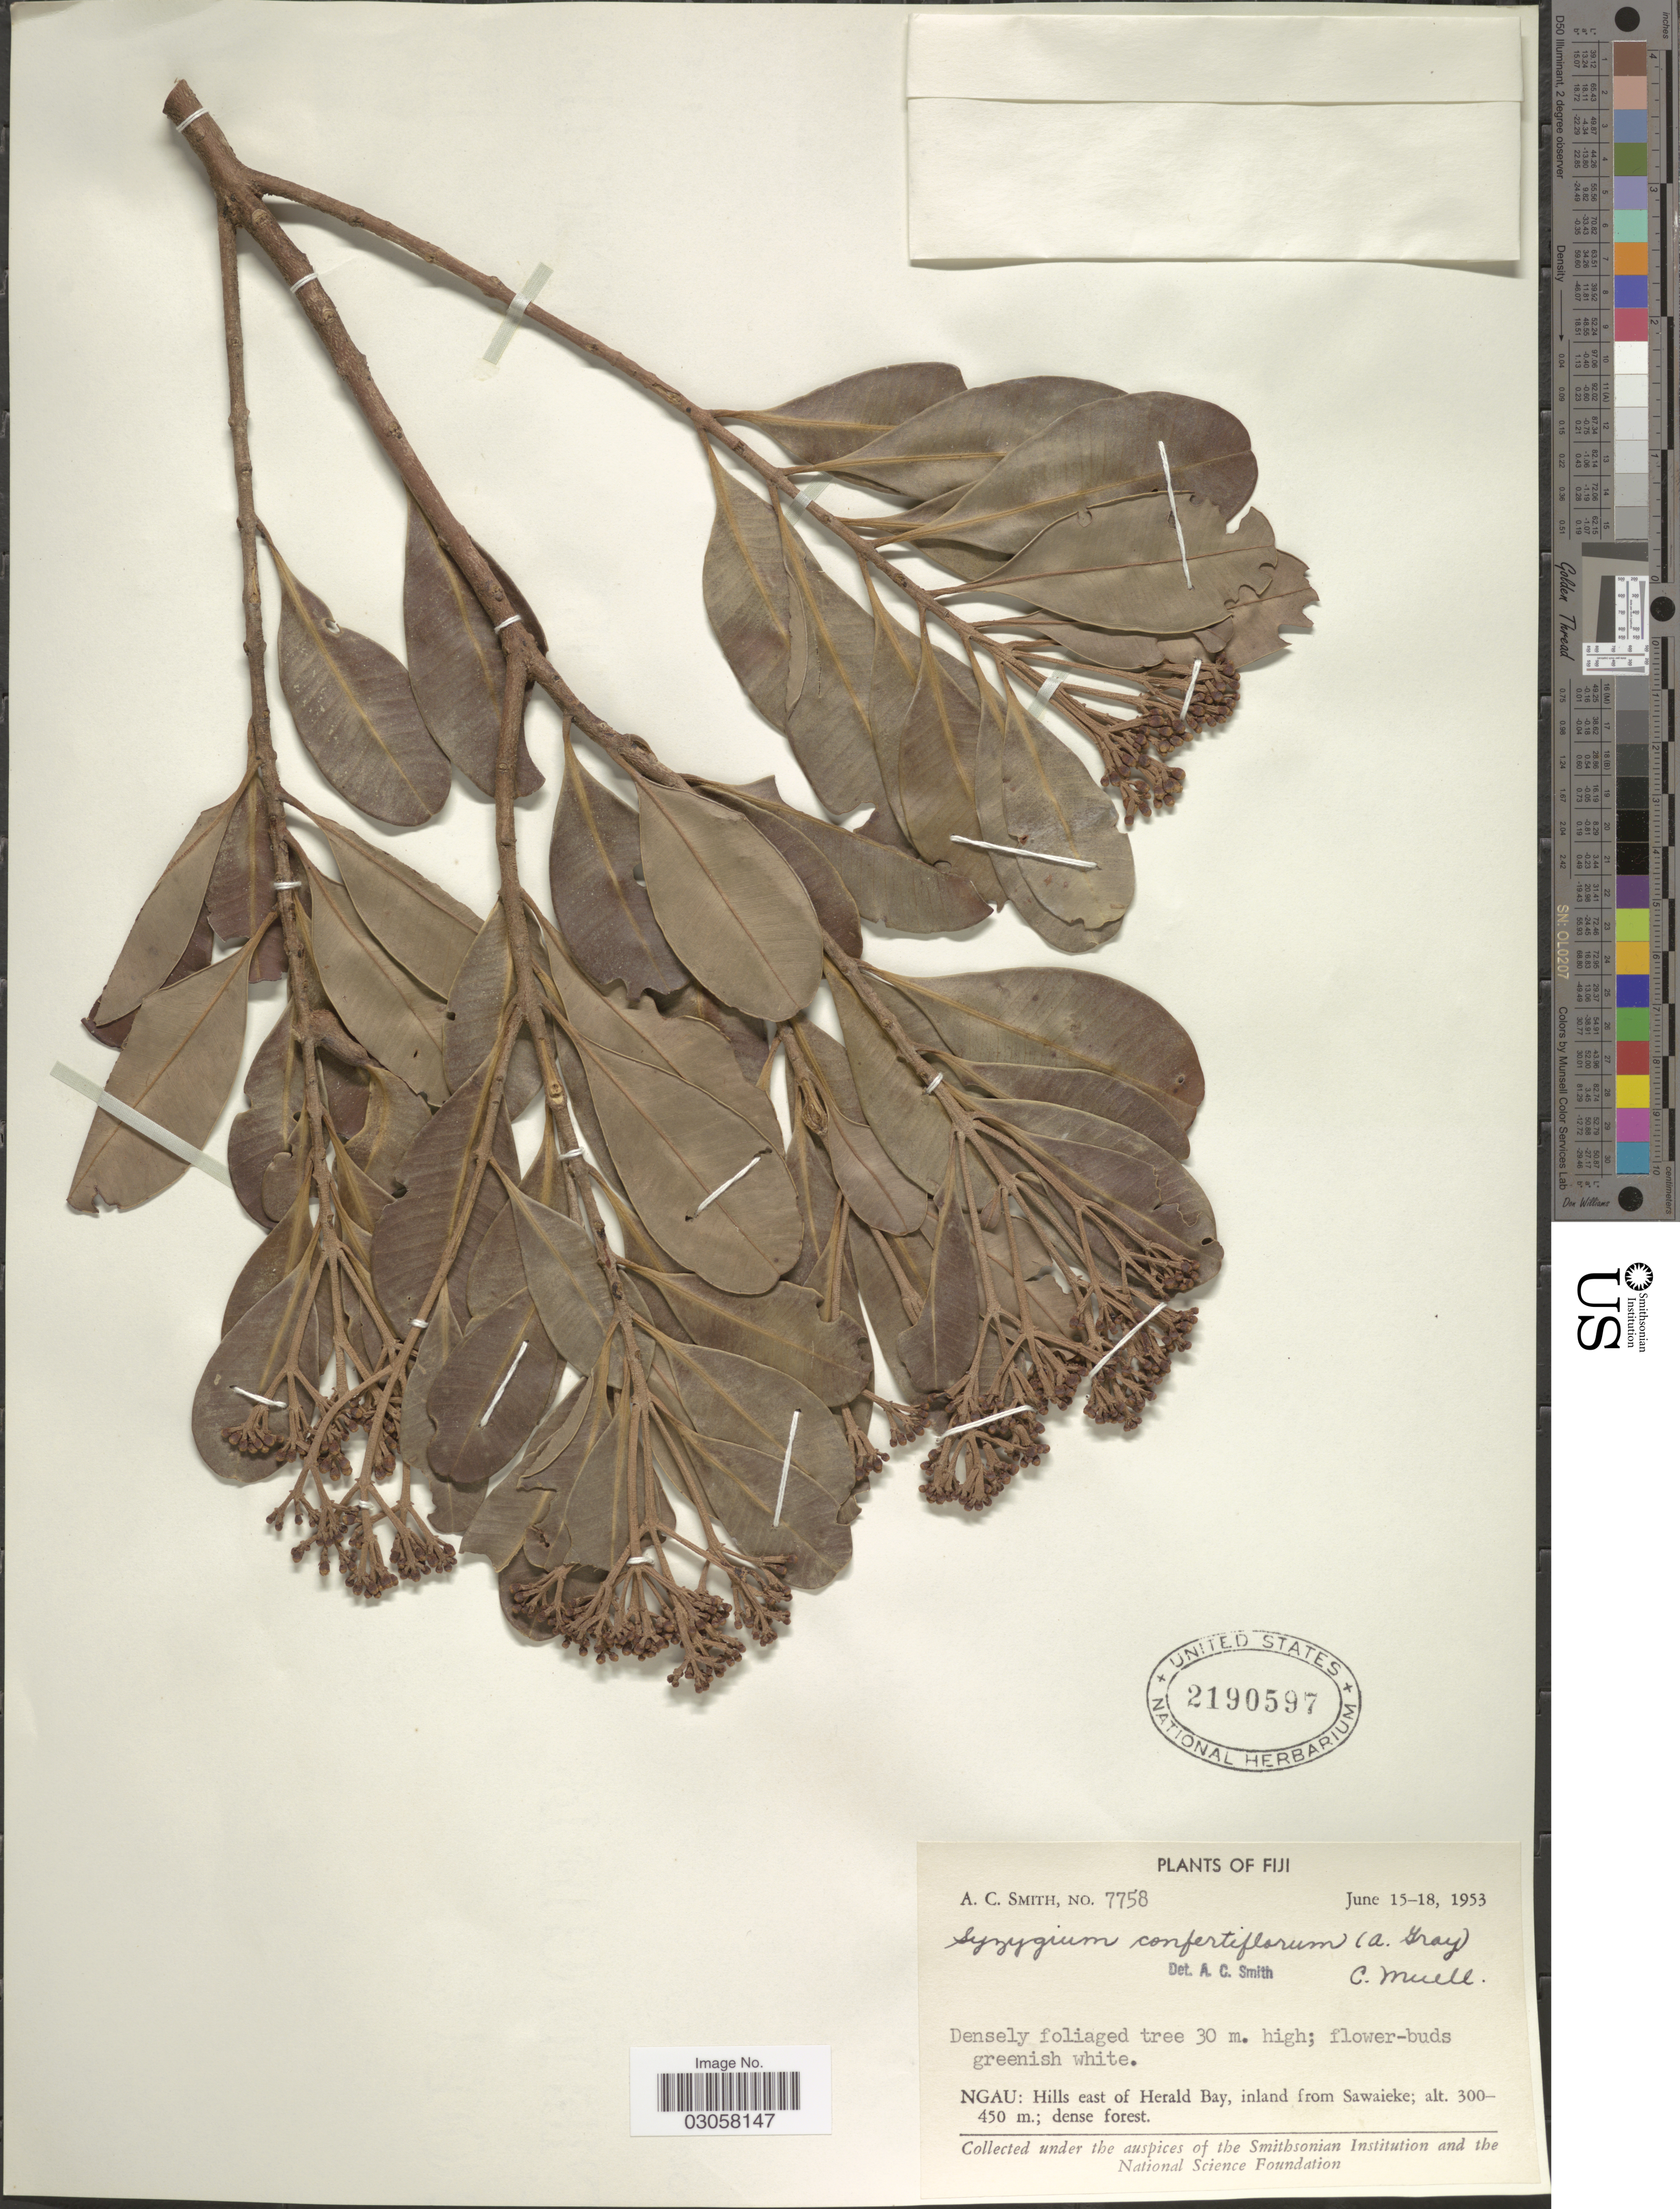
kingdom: Plantae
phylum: Tracheophyta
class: Magnoliopsida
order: Myrtales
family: Myrtaceae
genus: Syzygium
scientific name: Syzygium confertiflorum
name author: (A. Gray) Mueller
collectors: A. C. Smith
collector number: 7758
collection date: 1953-06-15/1953-06-18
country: Fiji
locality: Ngau: Hills east of Herald Bay, inland from Sawaieke.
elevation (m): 300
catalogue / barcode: US 2190597